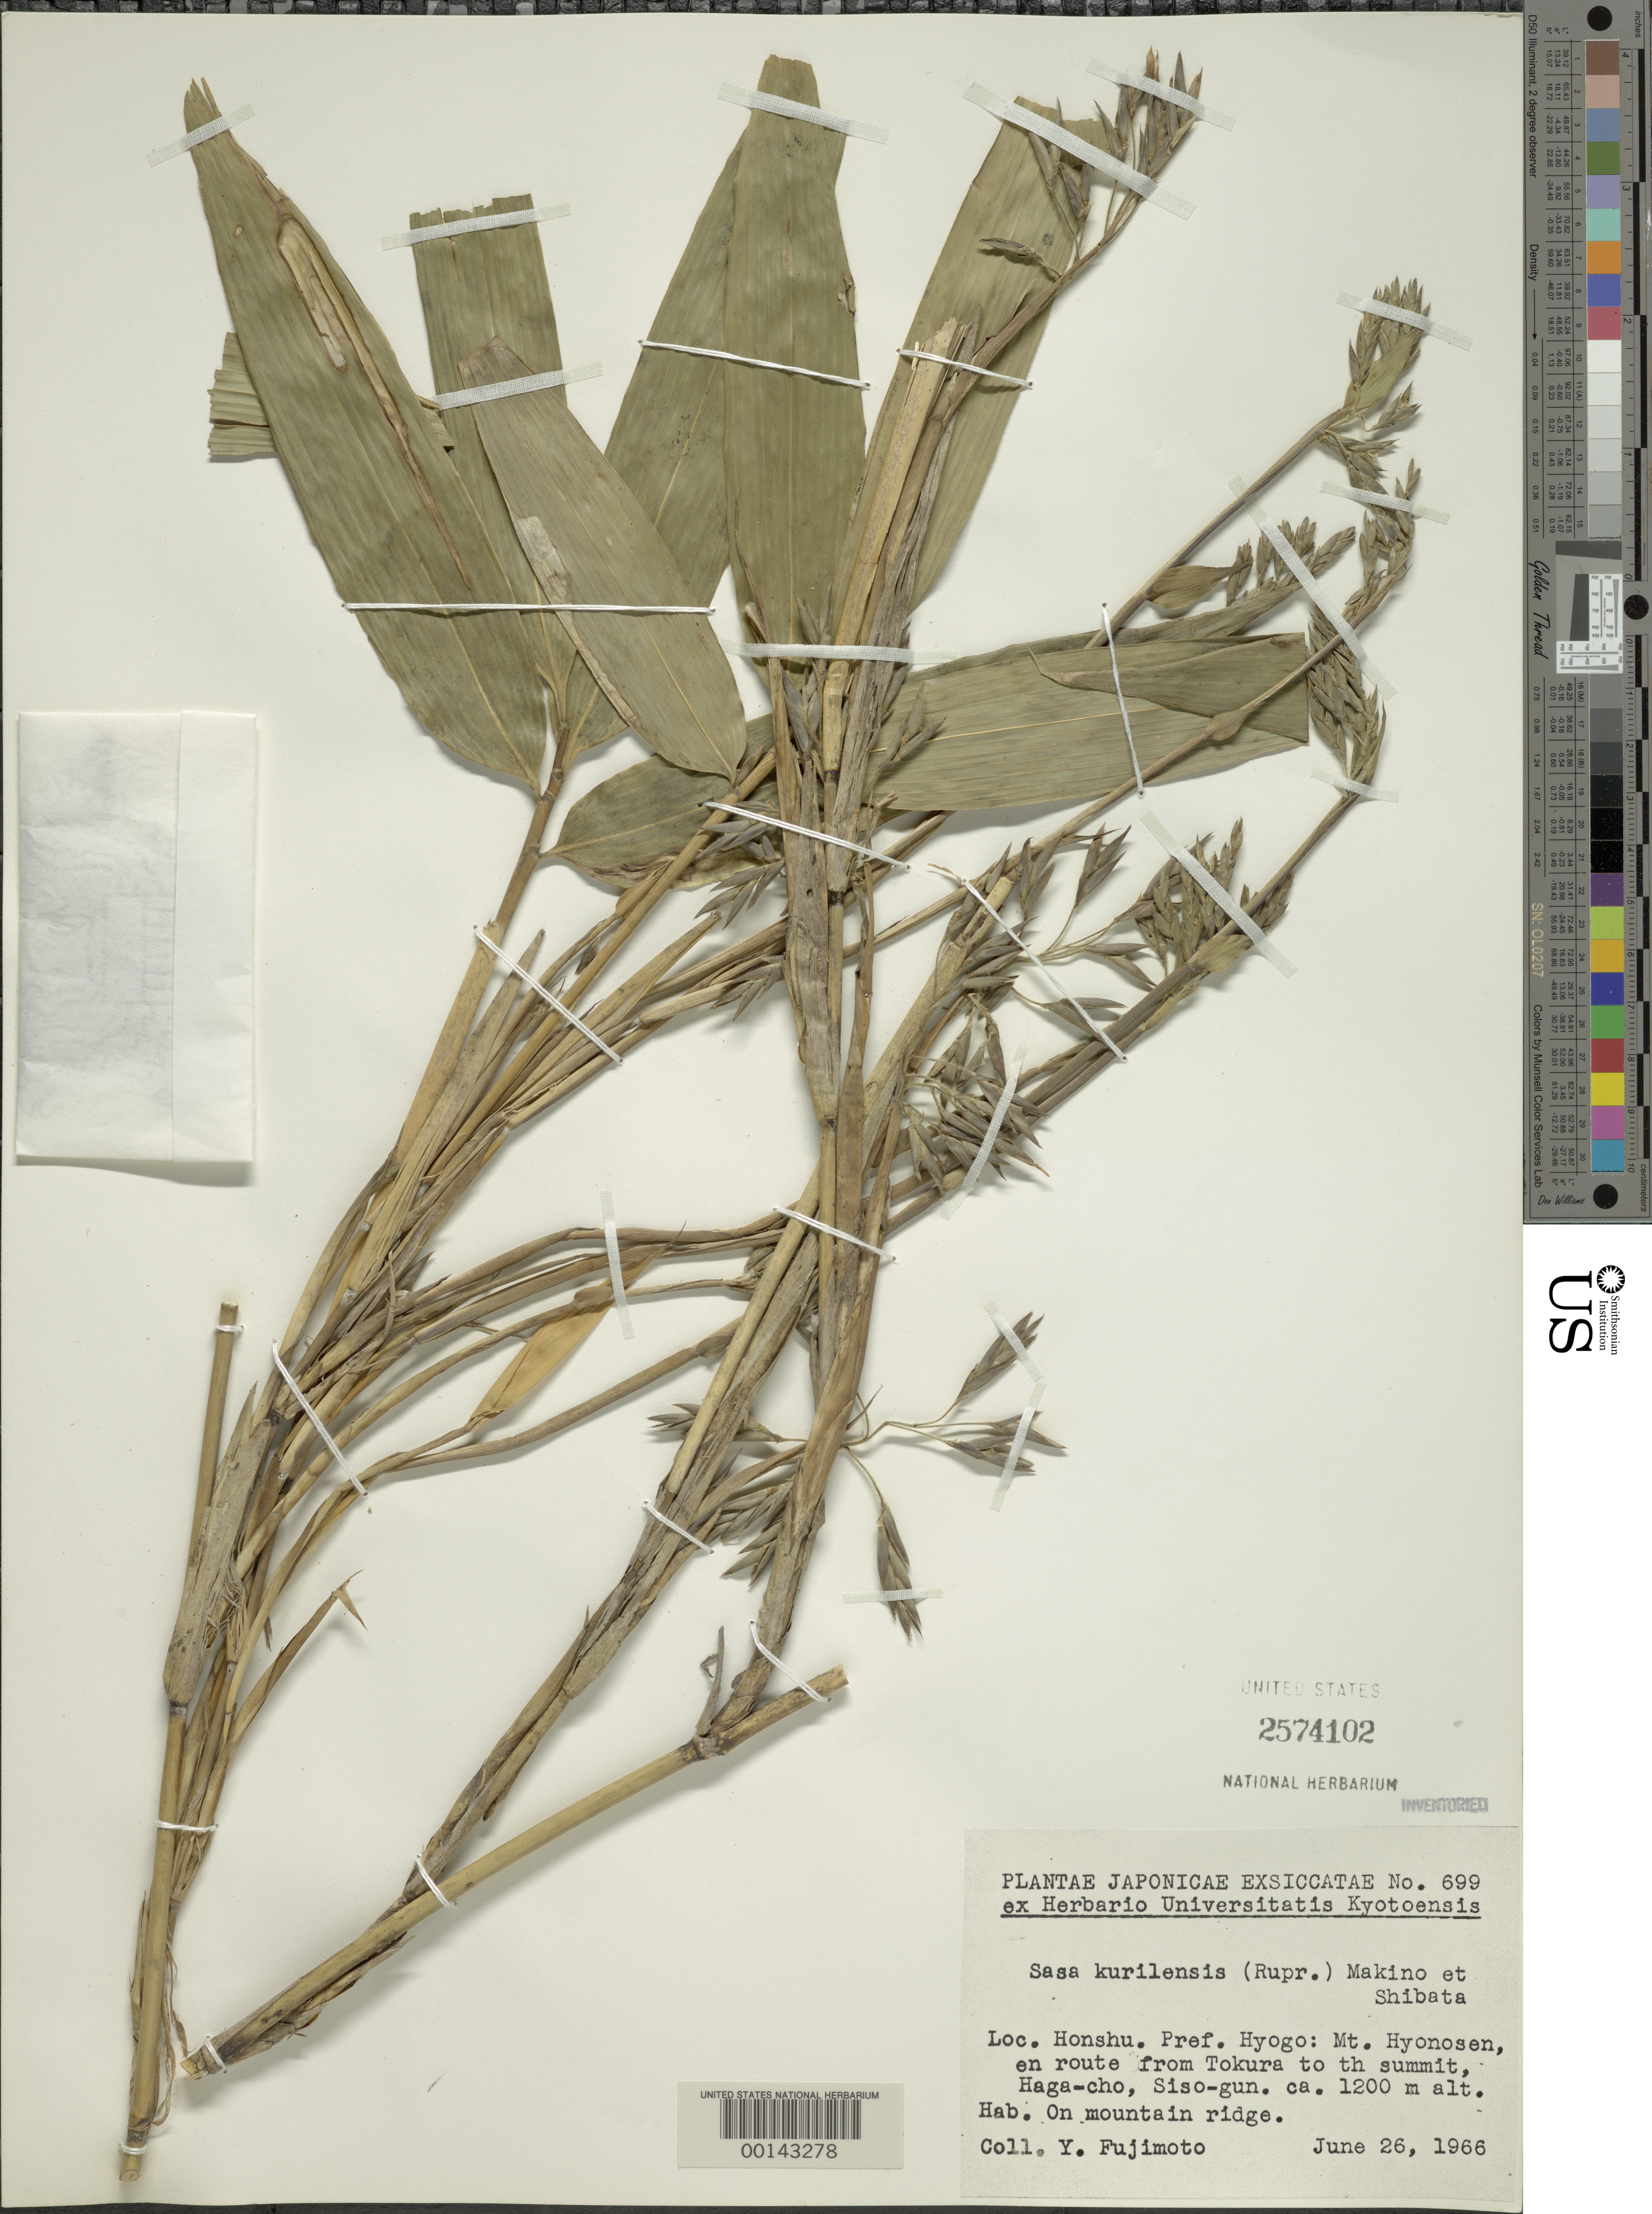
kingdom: Plantae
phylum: Tracheophyta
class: Liliopsida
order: Poales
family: Poaceae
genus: Sasa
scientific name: Sasa kurilensis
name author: (Rupr.) Makino & Shibata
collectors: Y. Fujimoto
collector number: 699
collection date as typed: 26 Jun 1966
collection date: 1966-06-26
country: Japan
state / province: Hyogo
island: Honshu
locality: Tokura, mt. hyonosen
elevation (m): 1200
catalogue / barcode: US 2574102